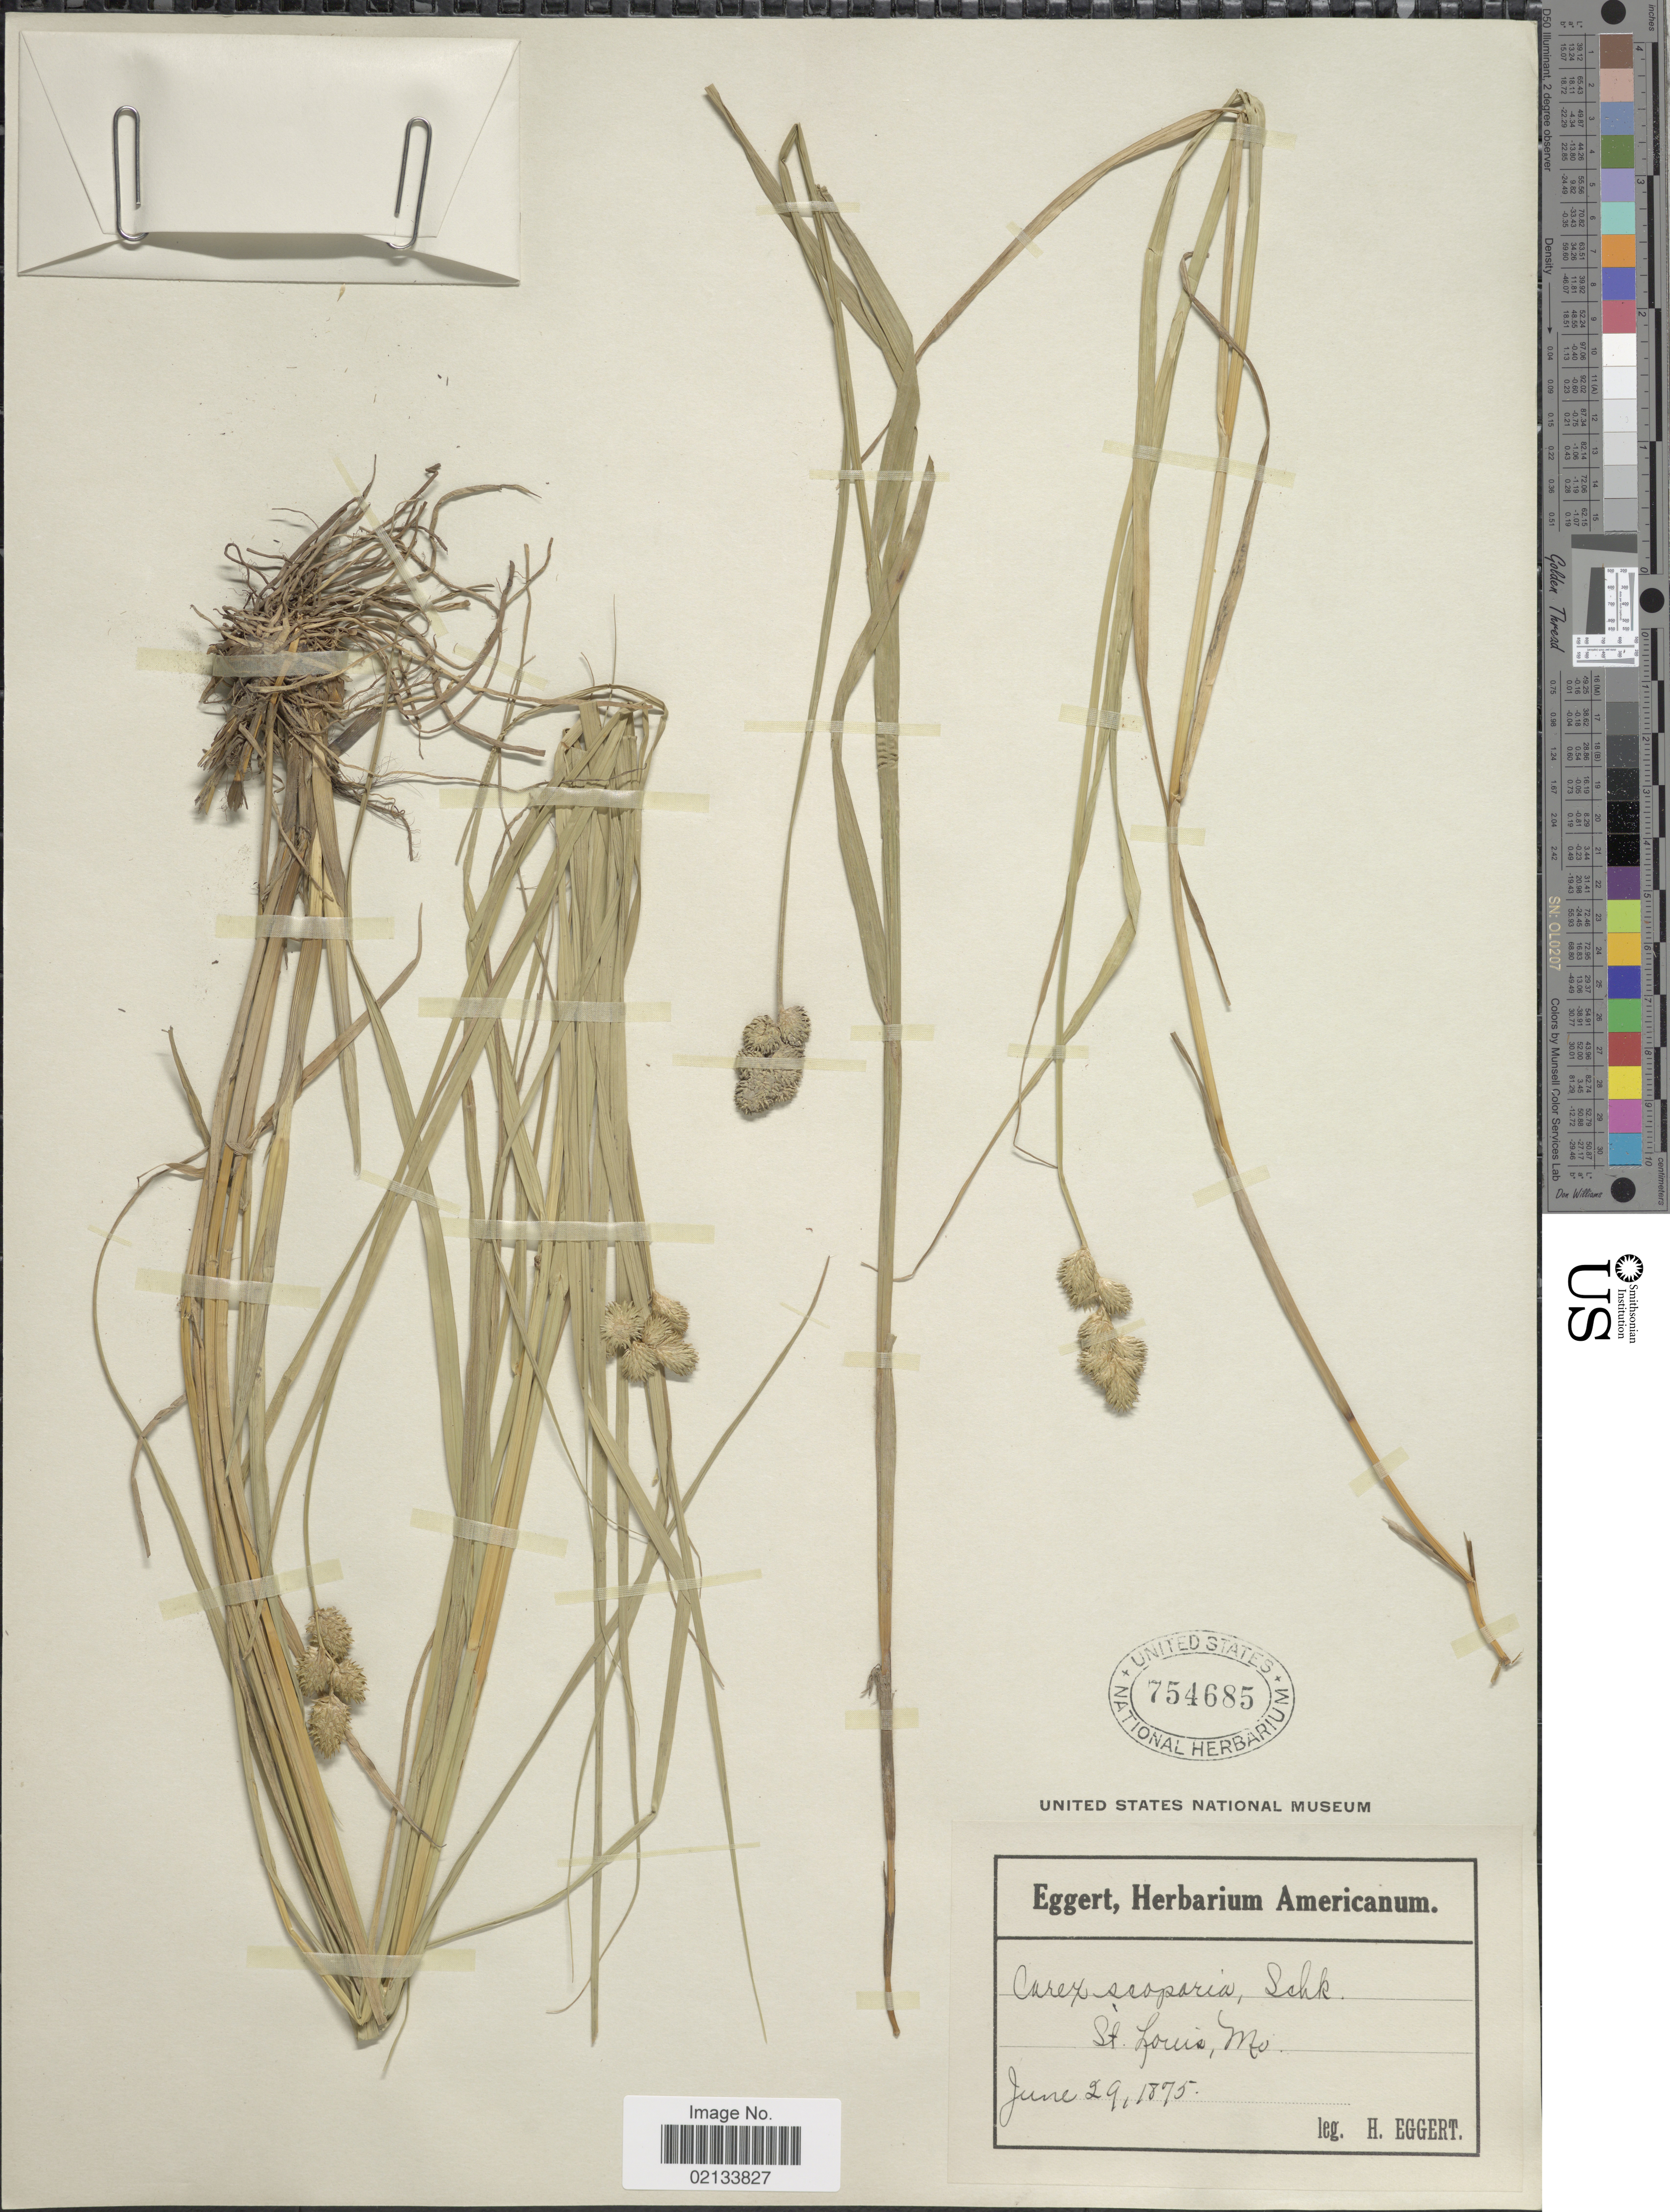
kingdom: Plantae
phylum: Tracheophyta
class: Liliopsida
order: Poales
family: Cyperaceae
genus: Carex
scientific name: Carex scoparia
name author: Schkuhr ex Willd.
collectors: H. Eggert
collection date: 1875-06-29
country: United States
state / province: Missouri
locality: St Louis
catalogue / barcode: US 754685